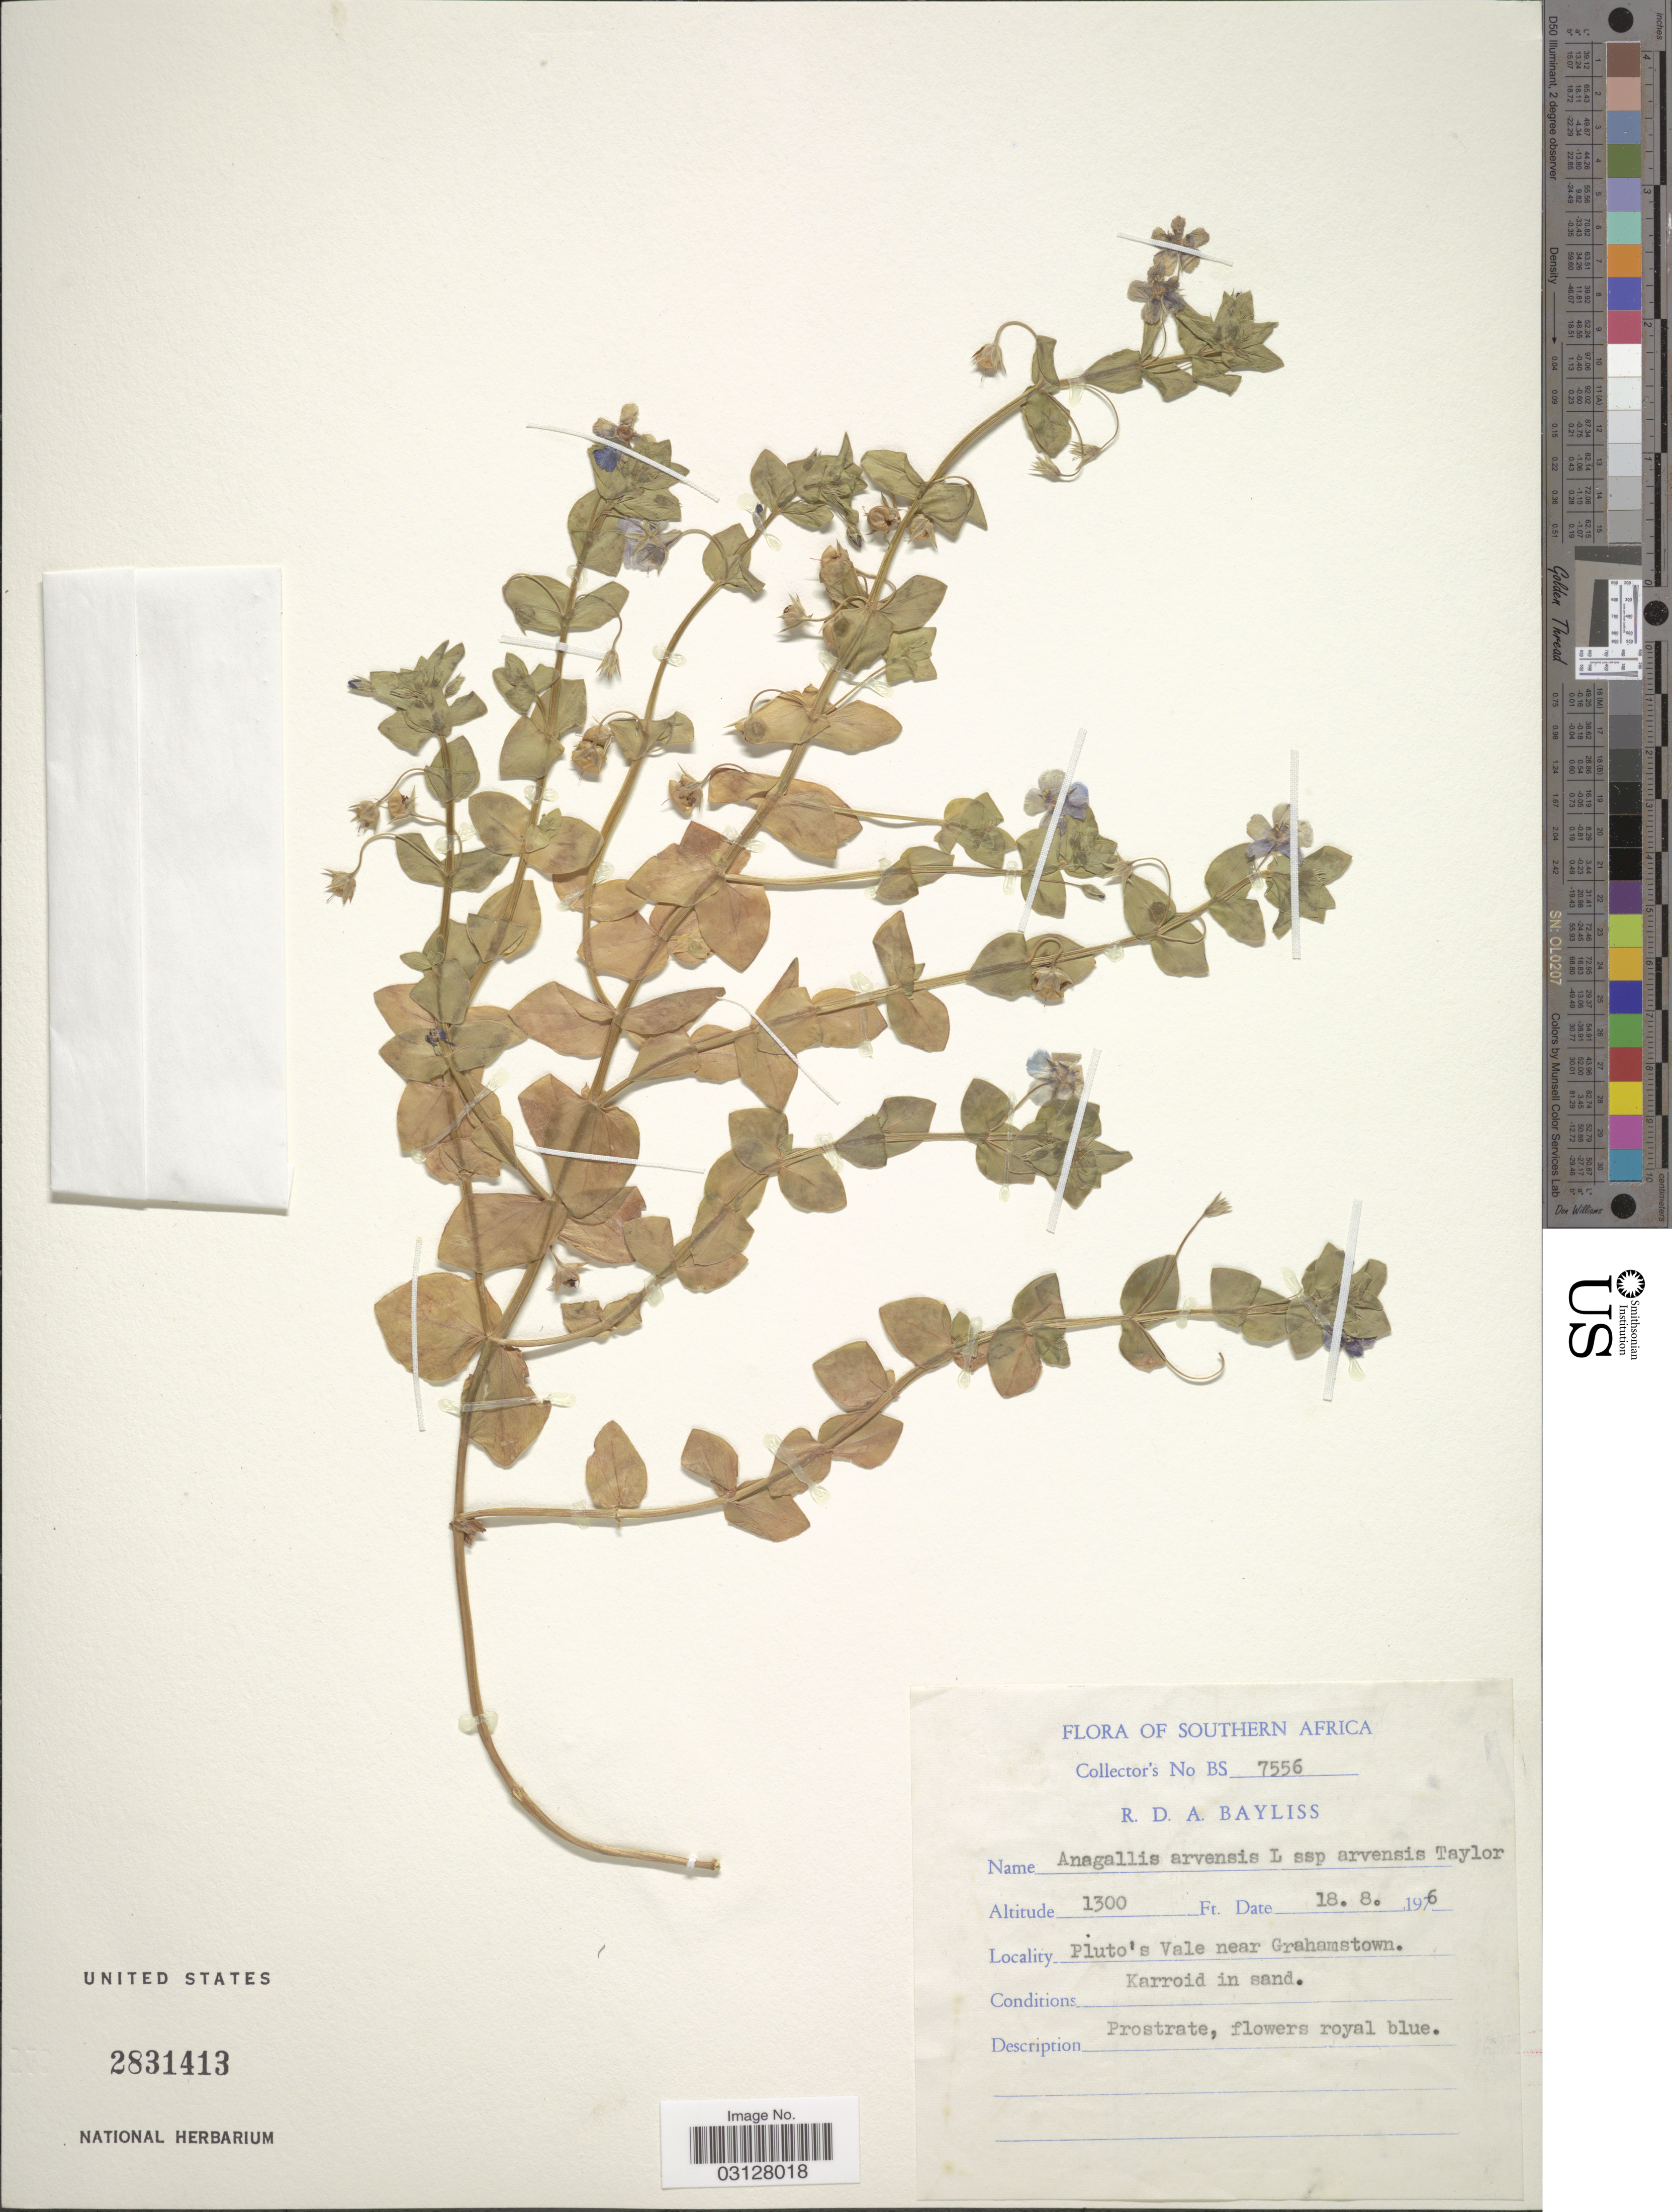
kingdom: Plantae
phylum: Tracheophyta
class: Magnoliopsida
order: Ericales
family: Primulaceae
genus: Anagallis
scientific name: Anagallis arvensis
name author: L.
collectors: R. Bayliss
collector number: BS 7556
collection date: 1976-08-18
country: South Africa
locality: Southern Africa. Pluto's Vale near Grahamstown.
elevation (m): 396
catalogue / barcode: US 2831413